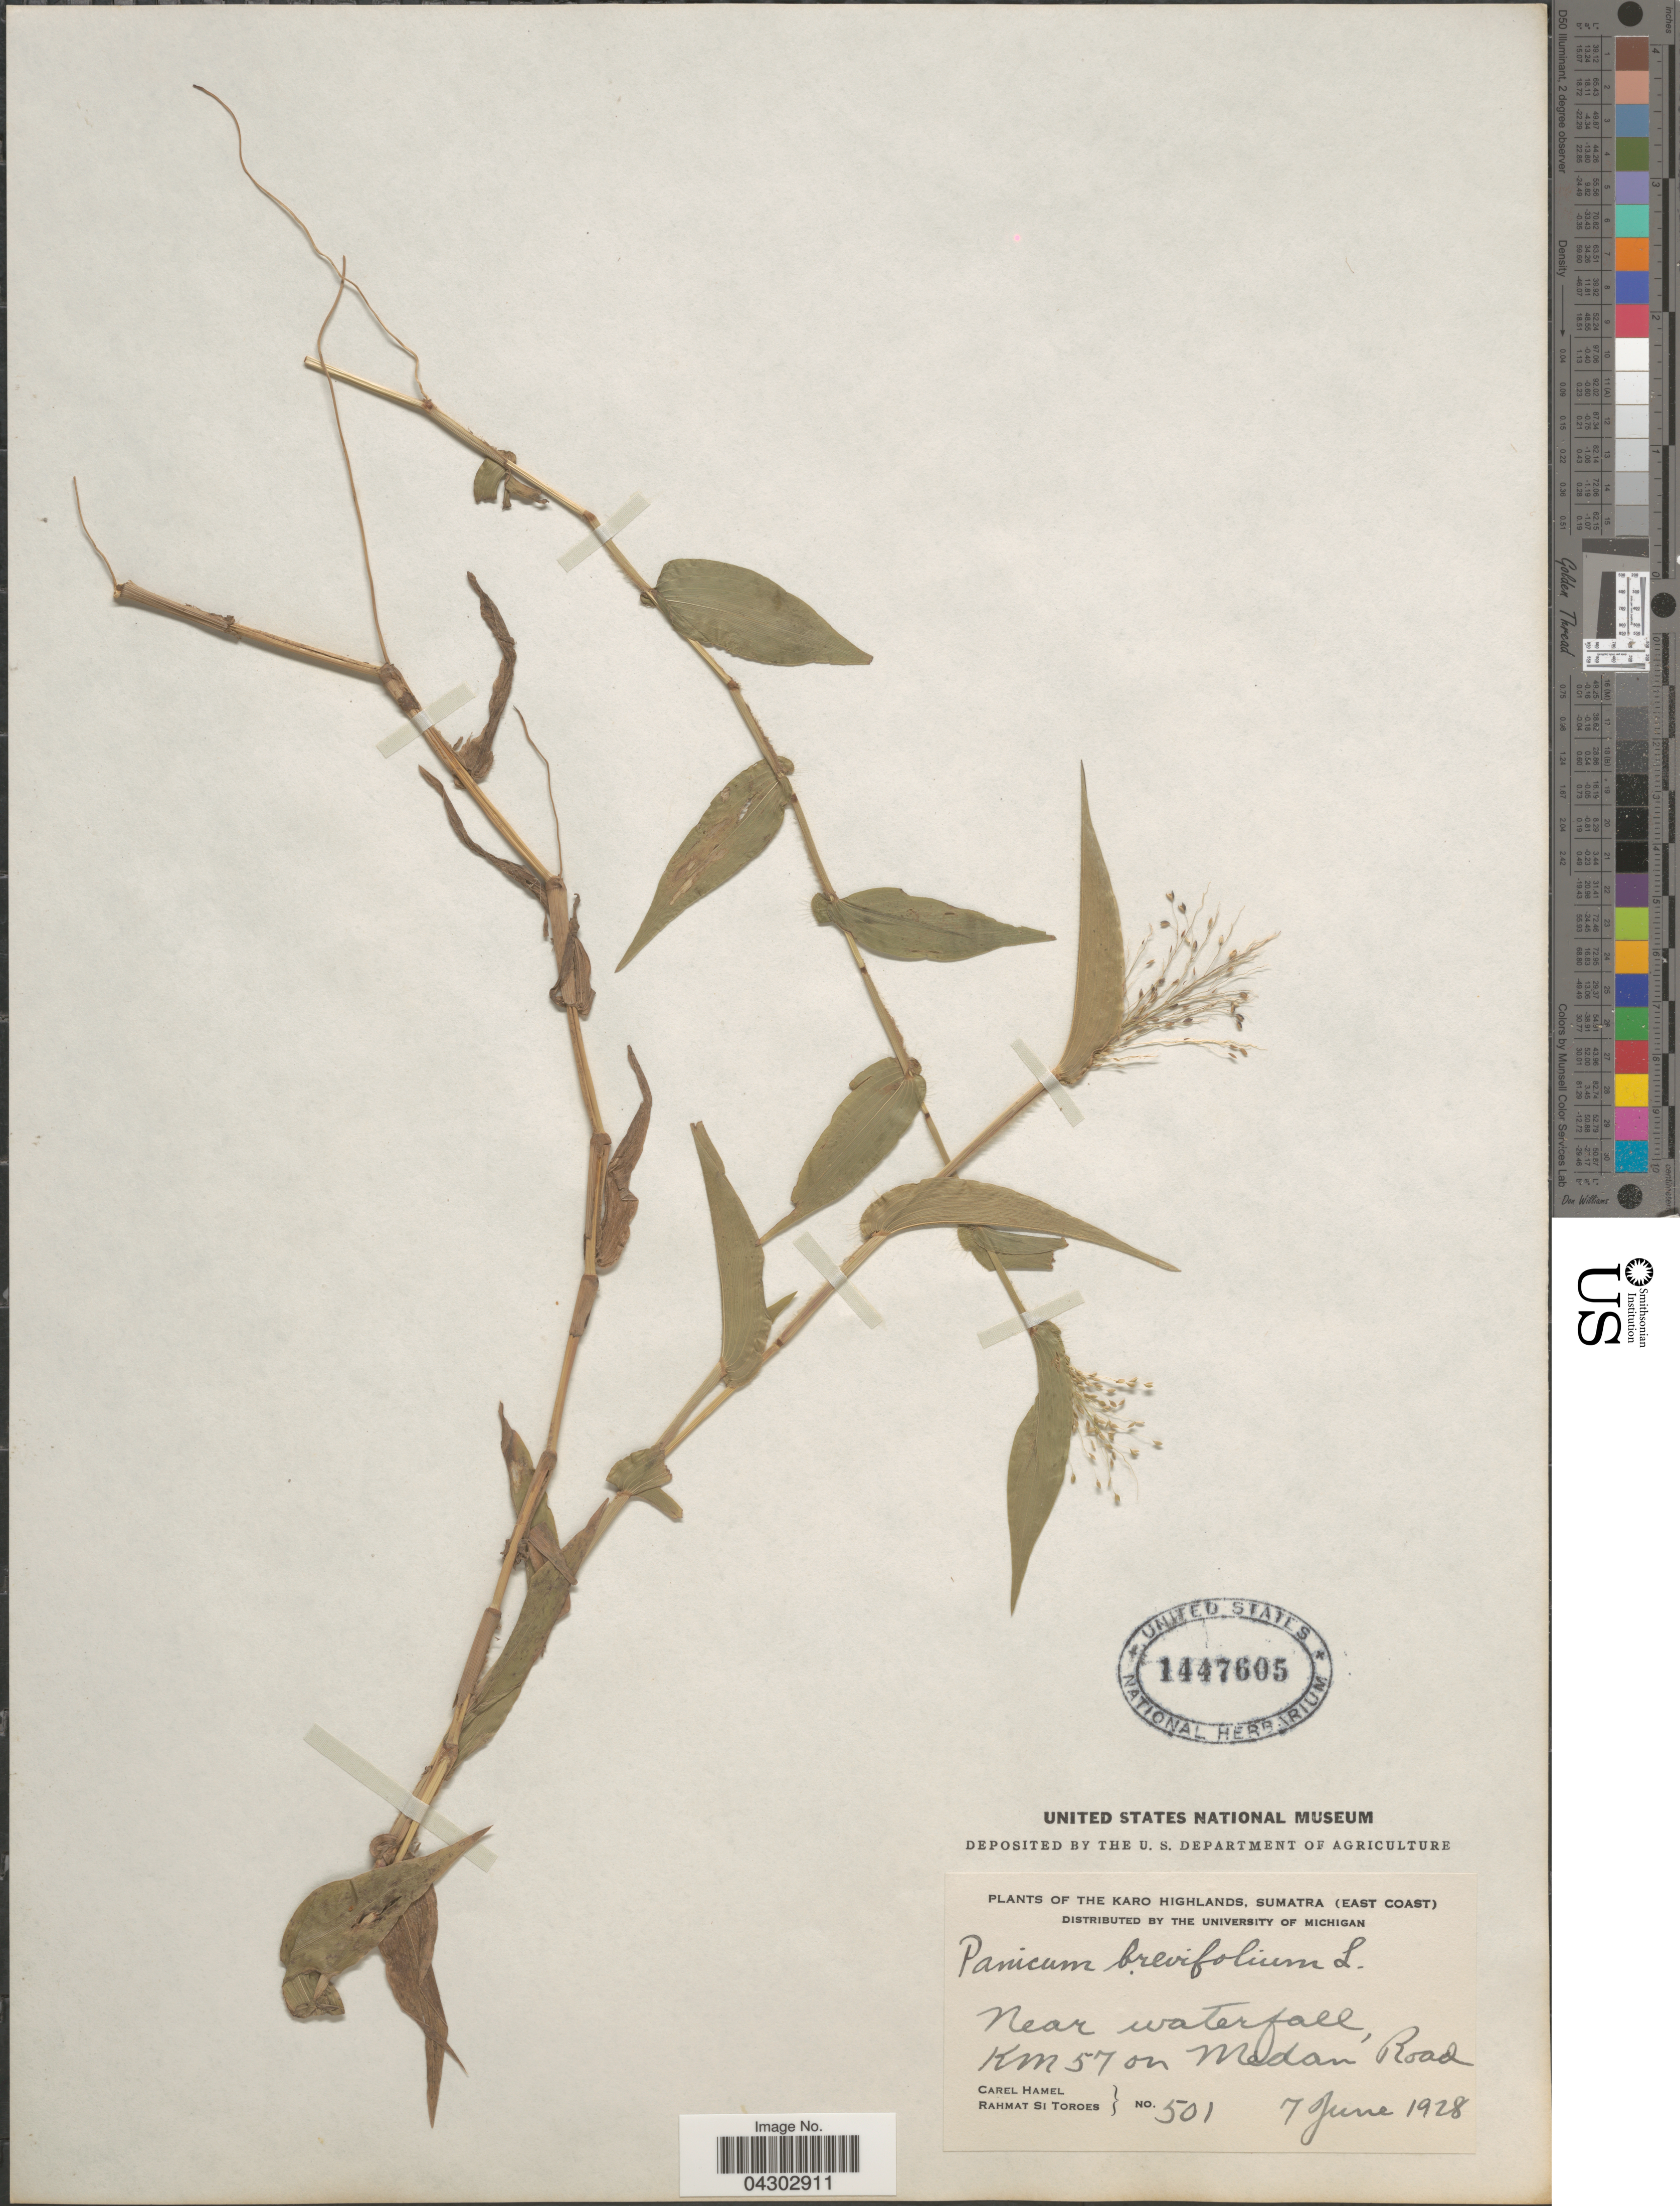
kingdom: Plantae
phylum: Tracheophyta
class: Liliopsida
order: Poales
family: Poaceae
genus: Panicum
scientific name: Panicum brevifolium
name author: L.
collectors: C. Hamel & Rahmat Si Boeea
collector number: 501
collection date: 1928-06-07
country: Indonesia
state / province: Sumatra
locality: Karo Highlands, (East Coast). Near waterfall, Km 57 on Medan Road.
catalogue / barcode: US 1447605